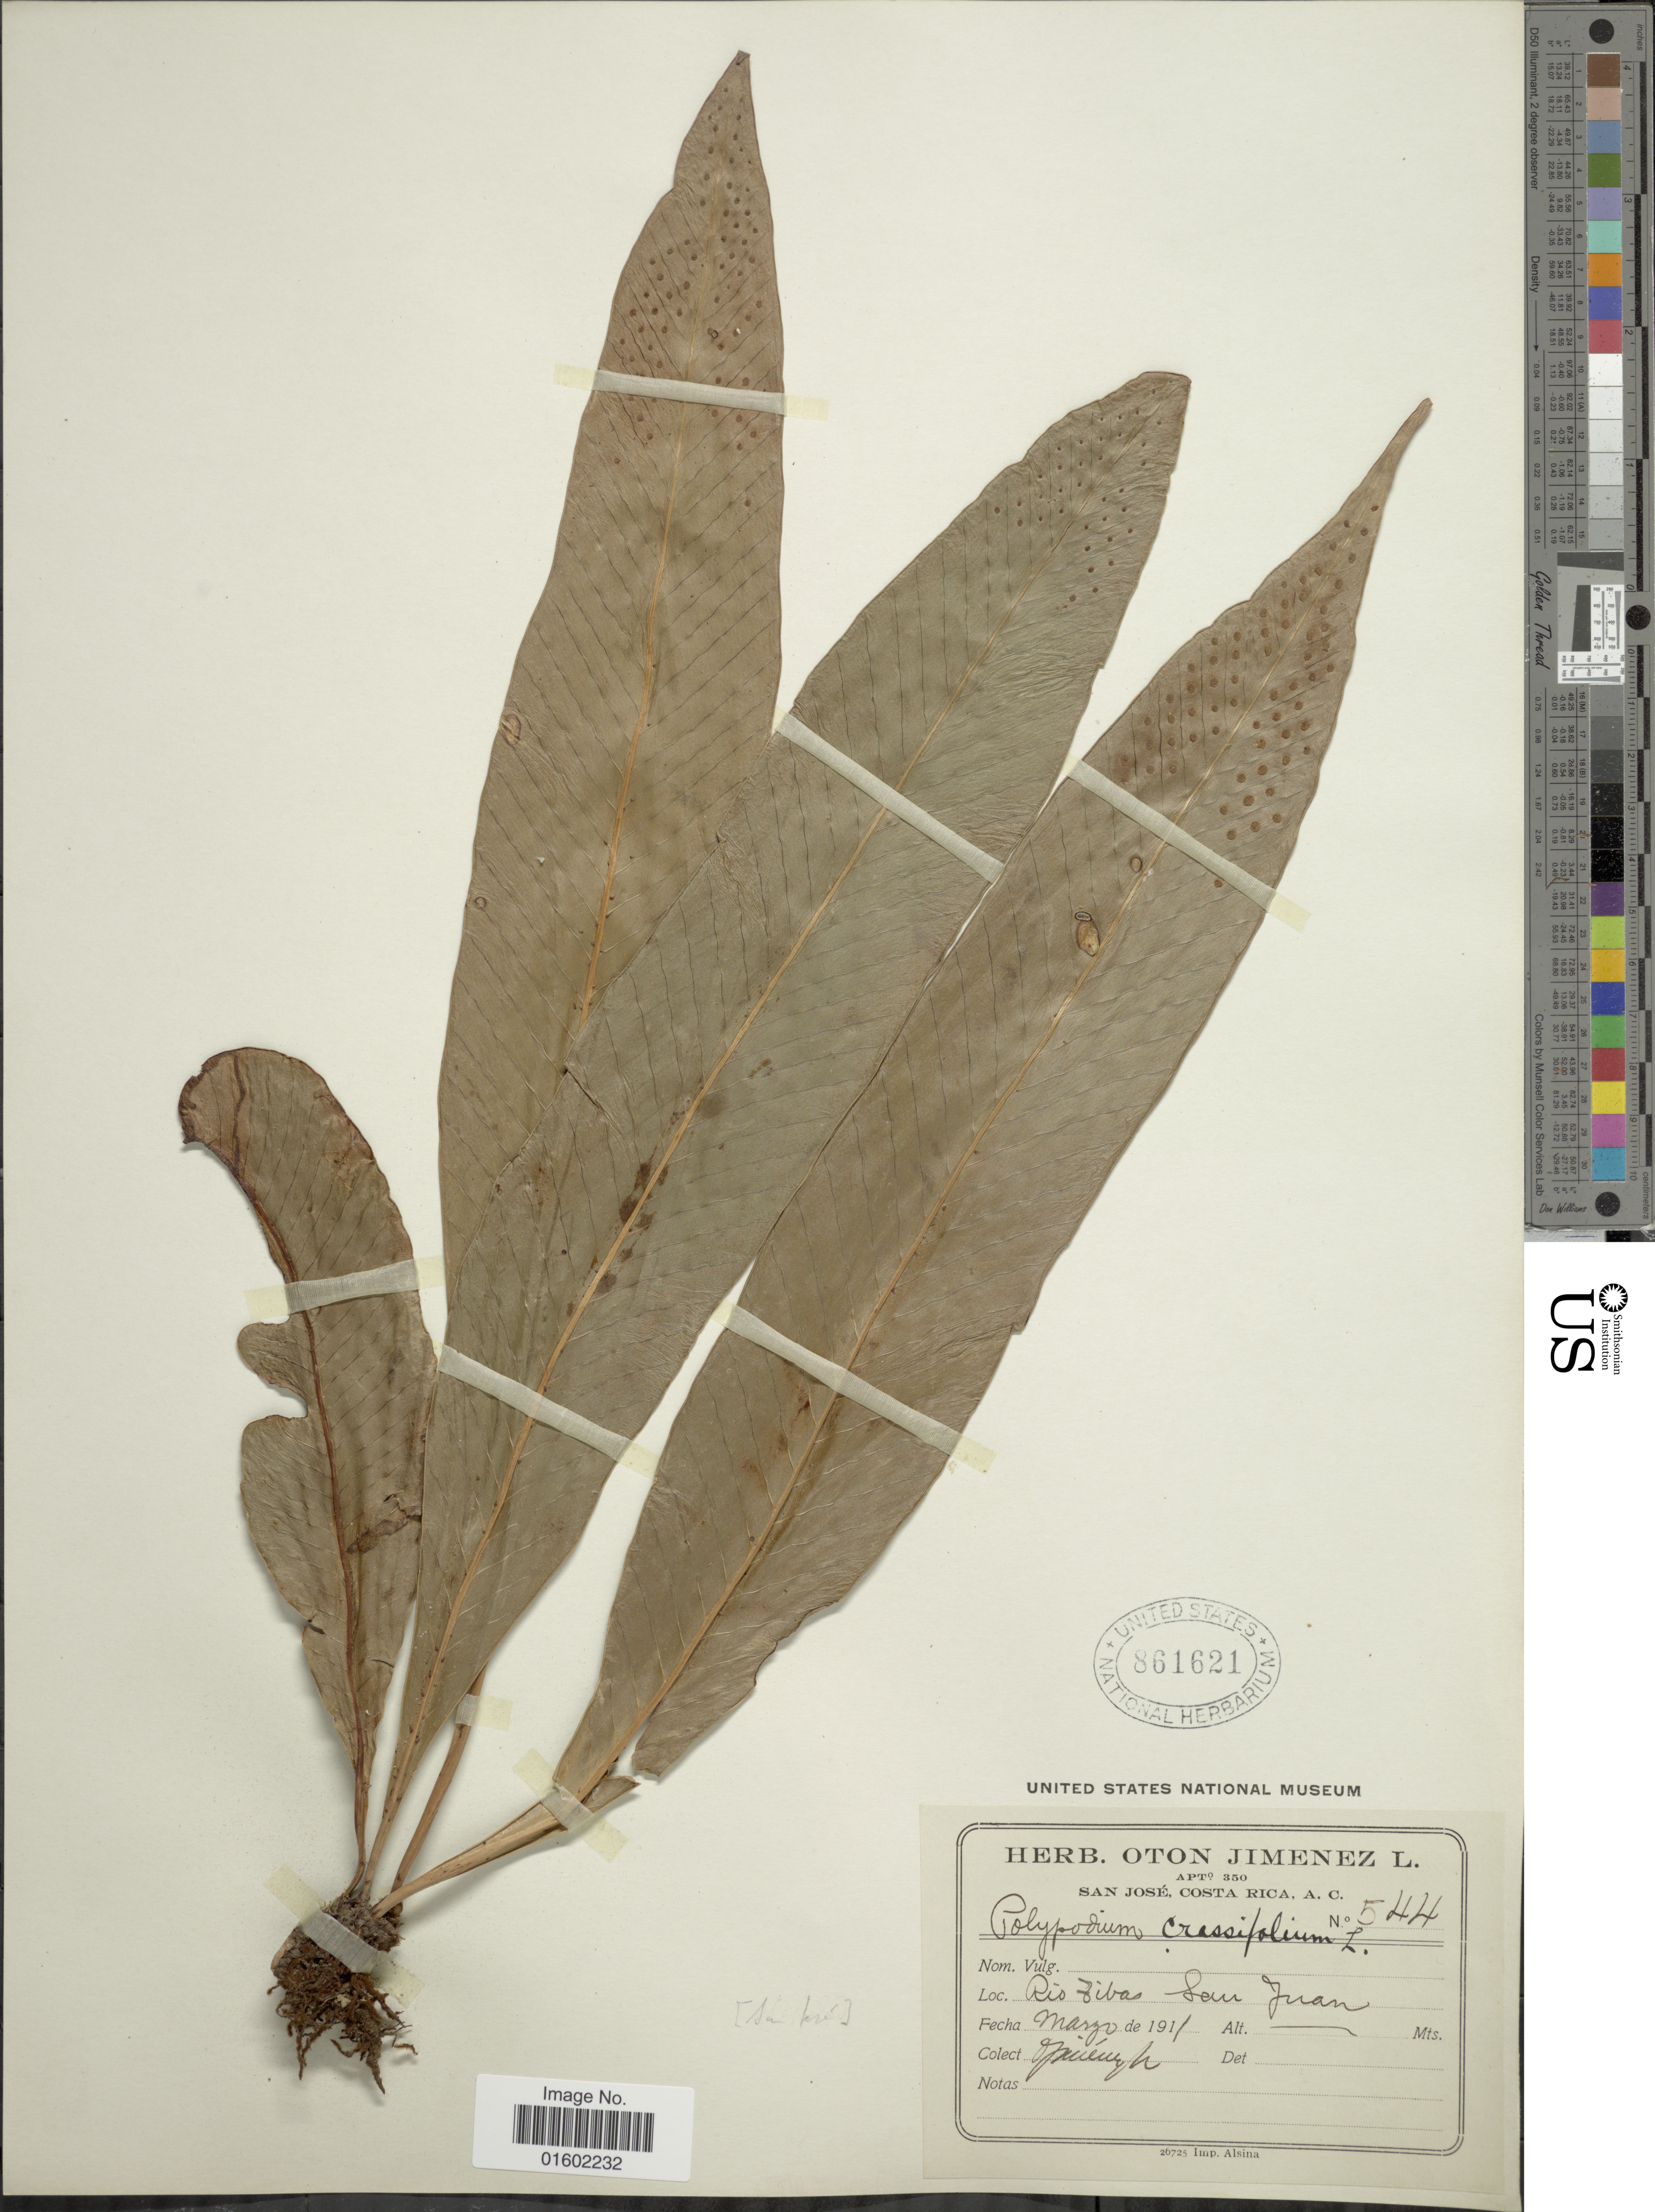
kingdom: Plantae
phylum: Tracheophyta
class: Polypodiopsida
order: Polypodiales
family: Polypodiaceae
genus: Niphidium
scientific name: Niphidium crassifolium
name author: (L.) Lellinger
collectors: O. Jimenez L.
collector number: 544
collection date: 1911-03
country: Costa Rica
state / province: Heredia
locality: Río Tibás, San Juan.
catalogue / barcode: US 861621